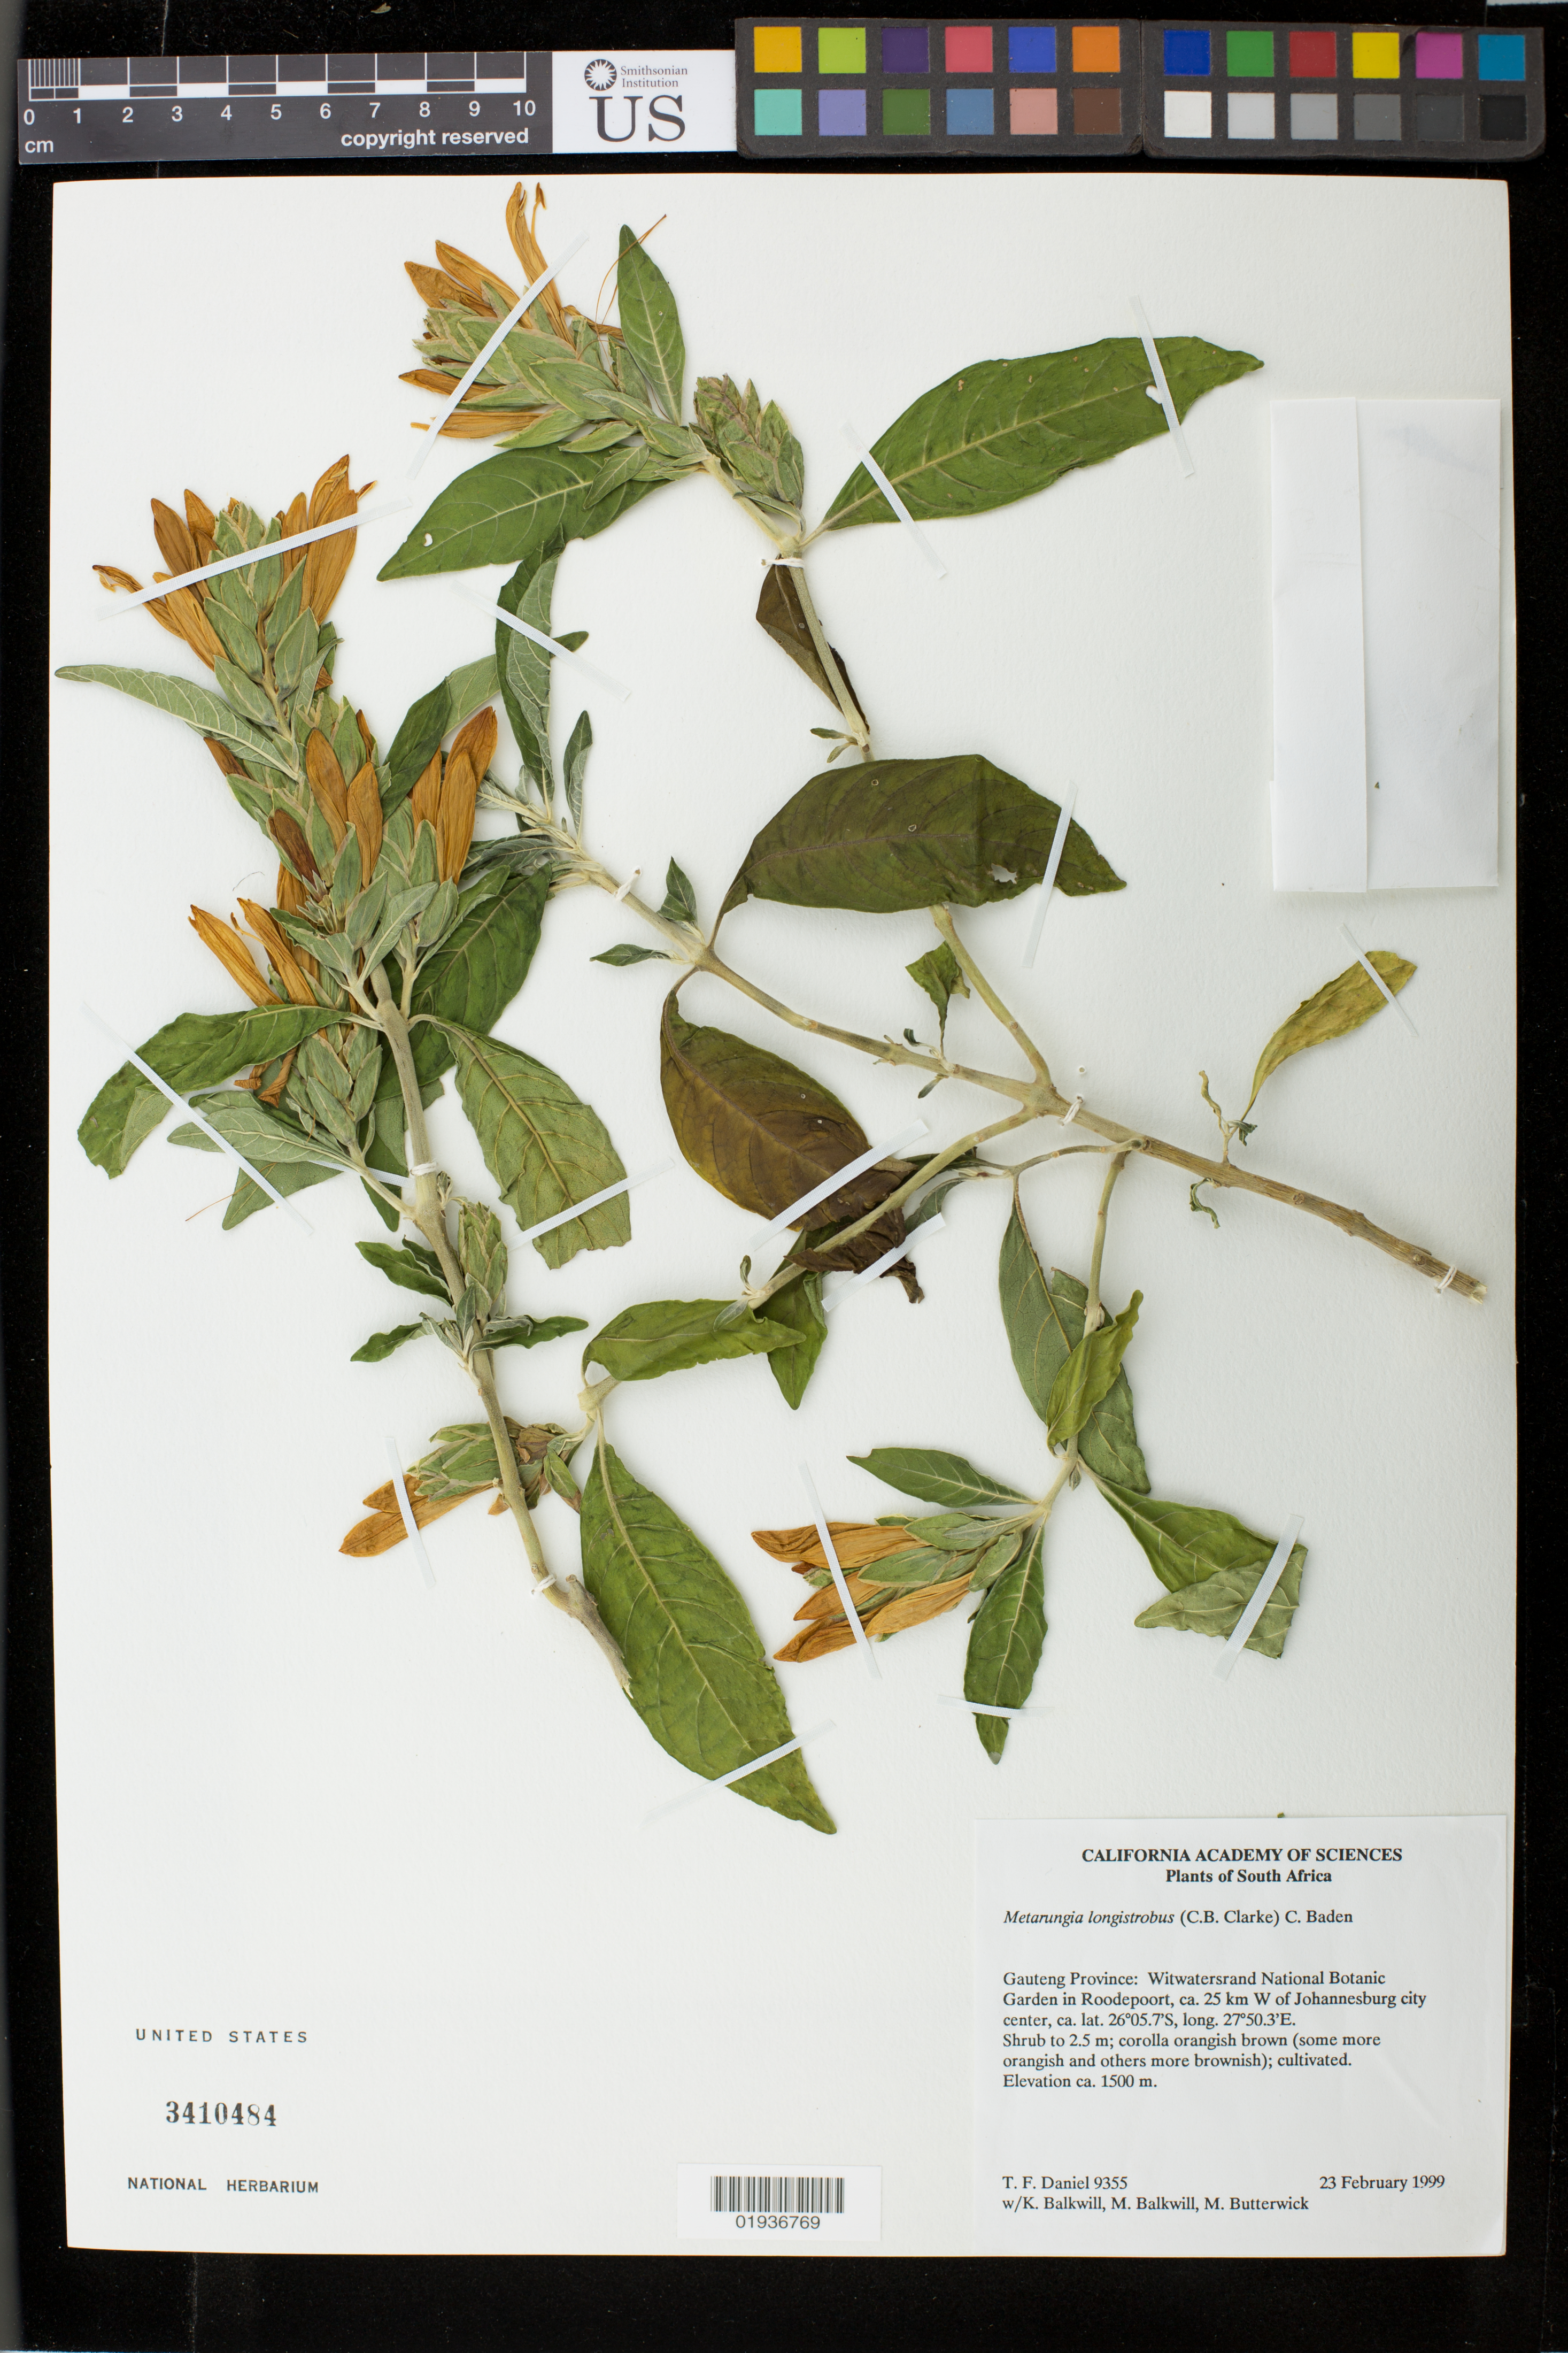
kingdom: Plantae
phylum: Tracheophyta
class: Magnoliopsida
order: Lamiales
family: Acanthaceae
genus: Metarungia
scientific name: Metarungia longistrobus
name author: Baden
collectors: T. F. Daniel, K. Balkwill & M. Butterwick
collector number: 9355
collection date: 1999-02-23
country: South Africa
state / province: Gauteng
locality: Witwatersrand National Botanic Garden in Roodepoort, 25 km W of Johannesburg city center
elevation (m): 1500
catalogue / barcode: US 3410484